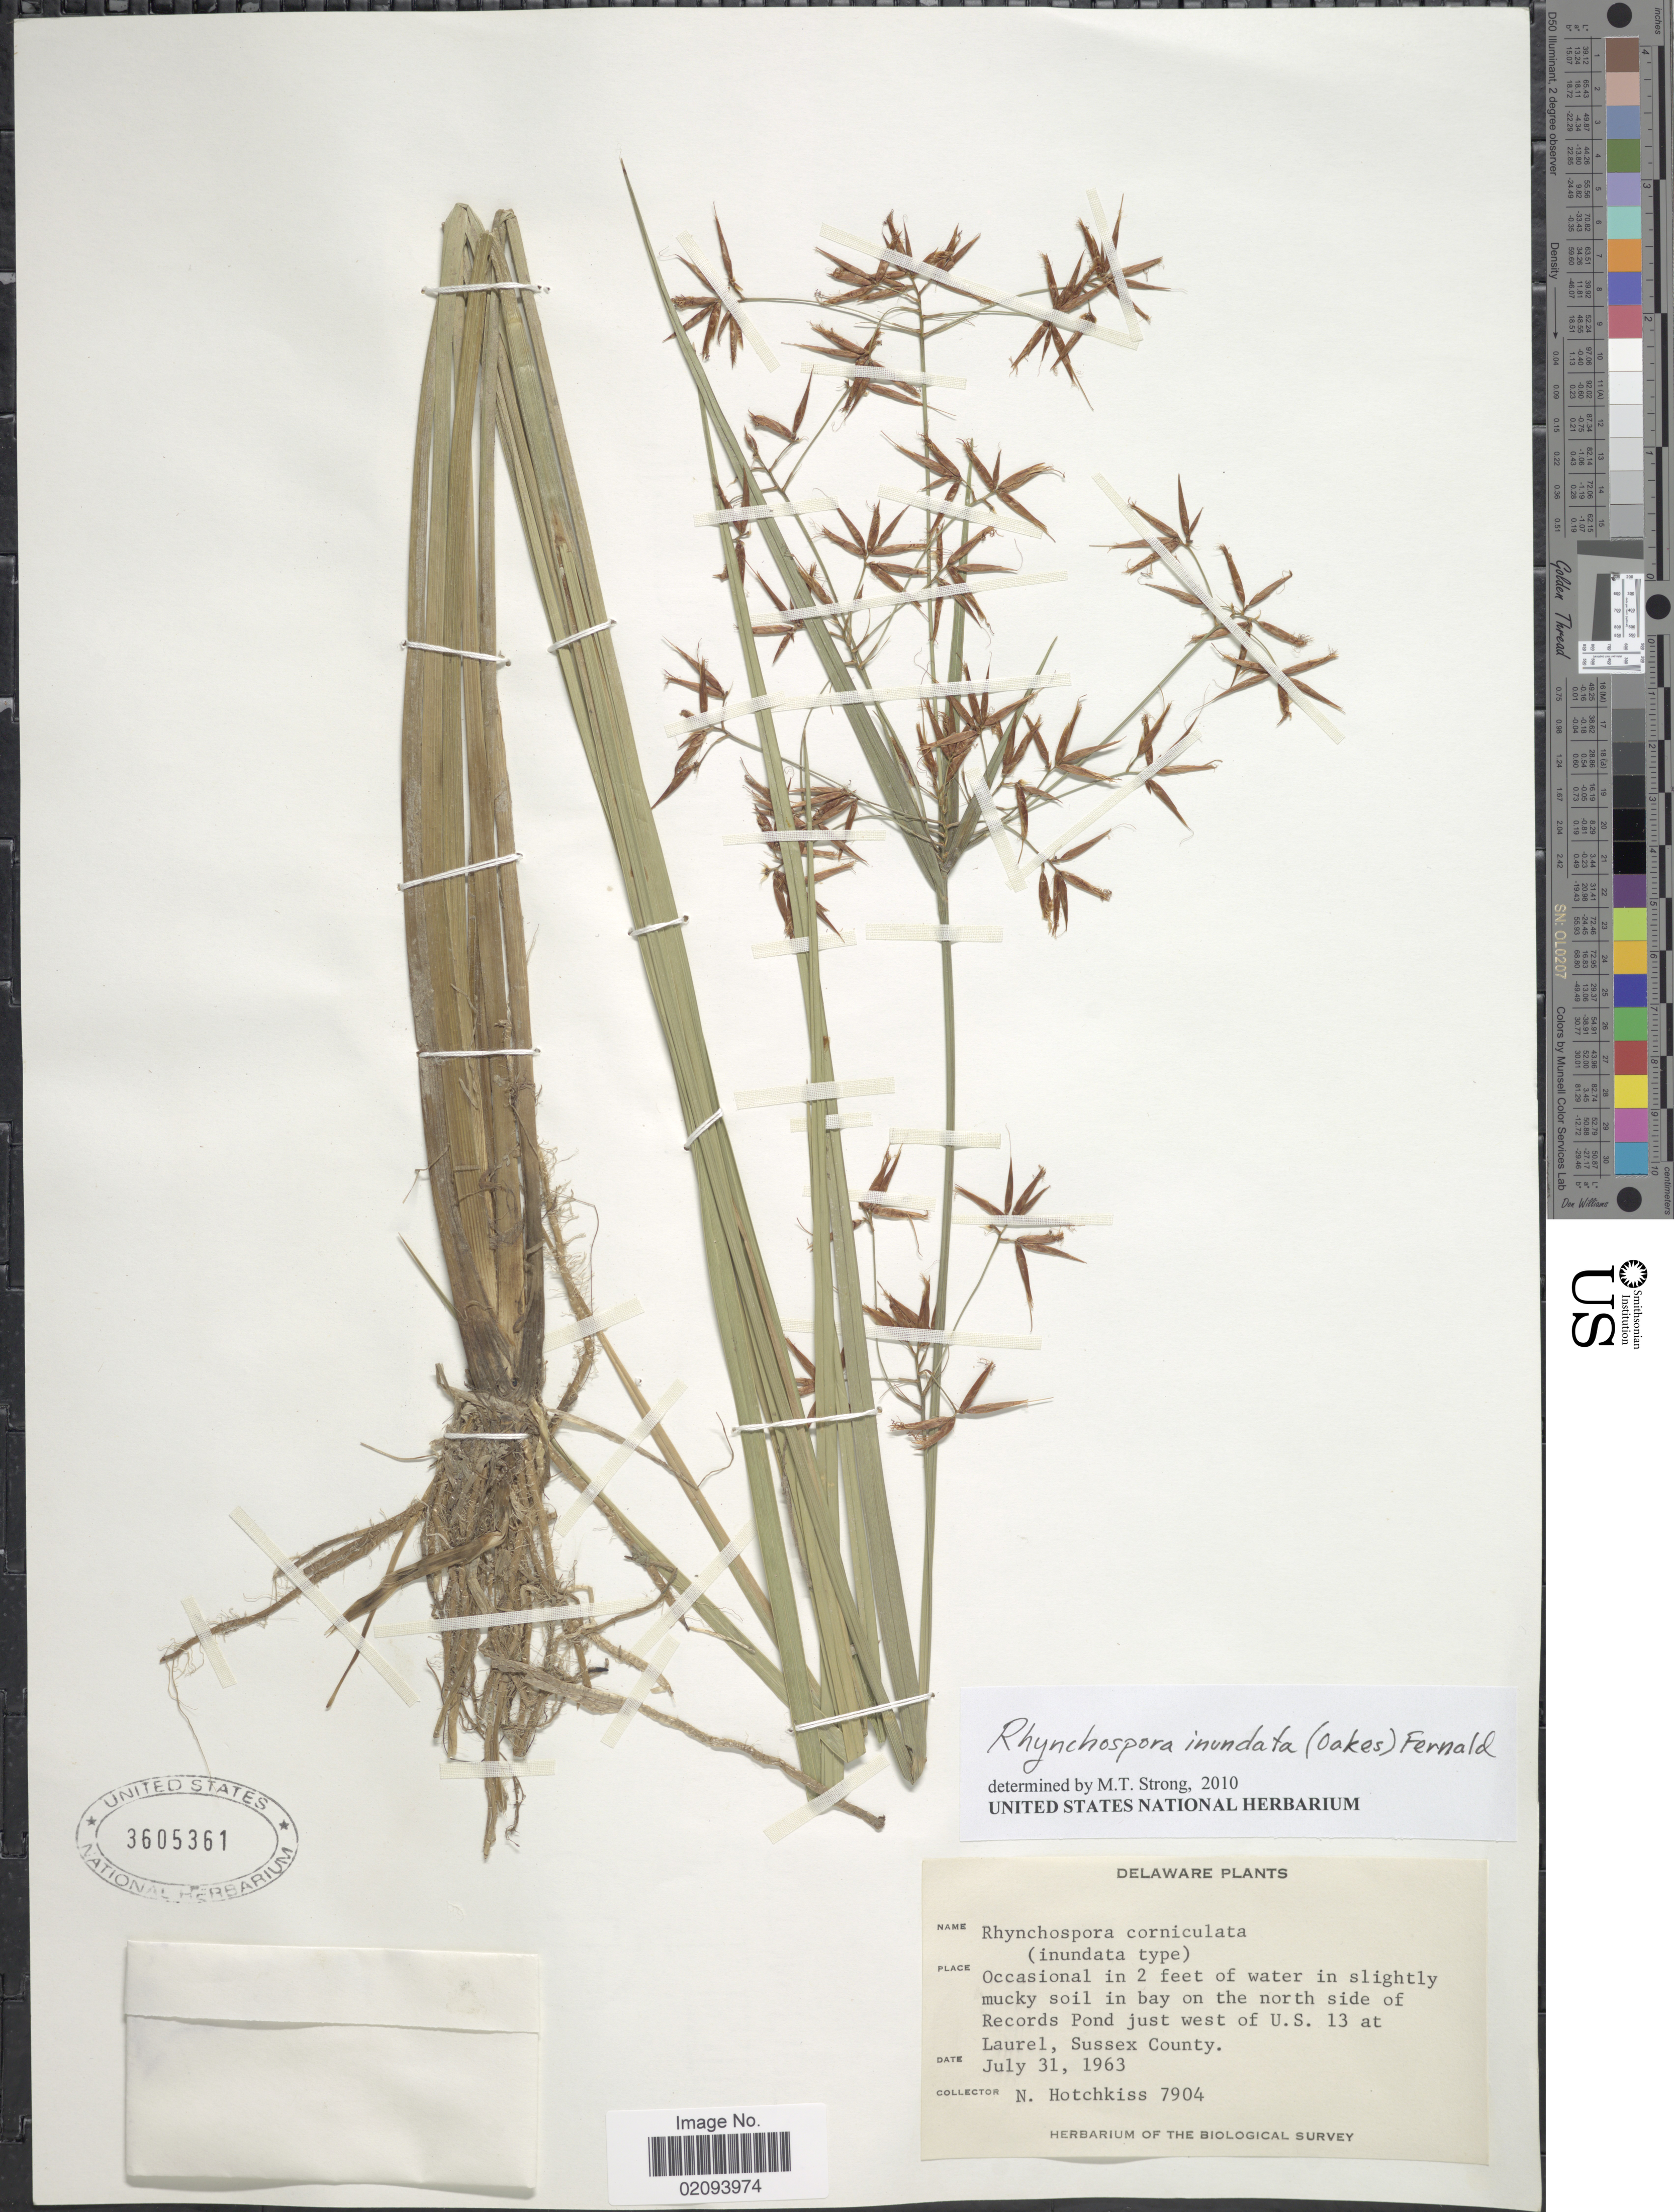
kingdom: Plantae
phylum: Tracheophyta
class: Liliopsida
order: Poales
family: Cyperaceae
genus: Rhynchospora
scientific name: Rhynchospora inundata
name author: (Oakes) Fernald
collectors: N. Hotchkiss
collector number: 7904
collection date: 1963-07-31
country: United States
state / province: Delaware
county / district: Sussex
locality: Occasional in 2 feet of water in slightly mucky soil in bay on the north side of Records Pond just west of U.S. 13 at Laurel, Sussex County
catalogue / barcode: US 3605361